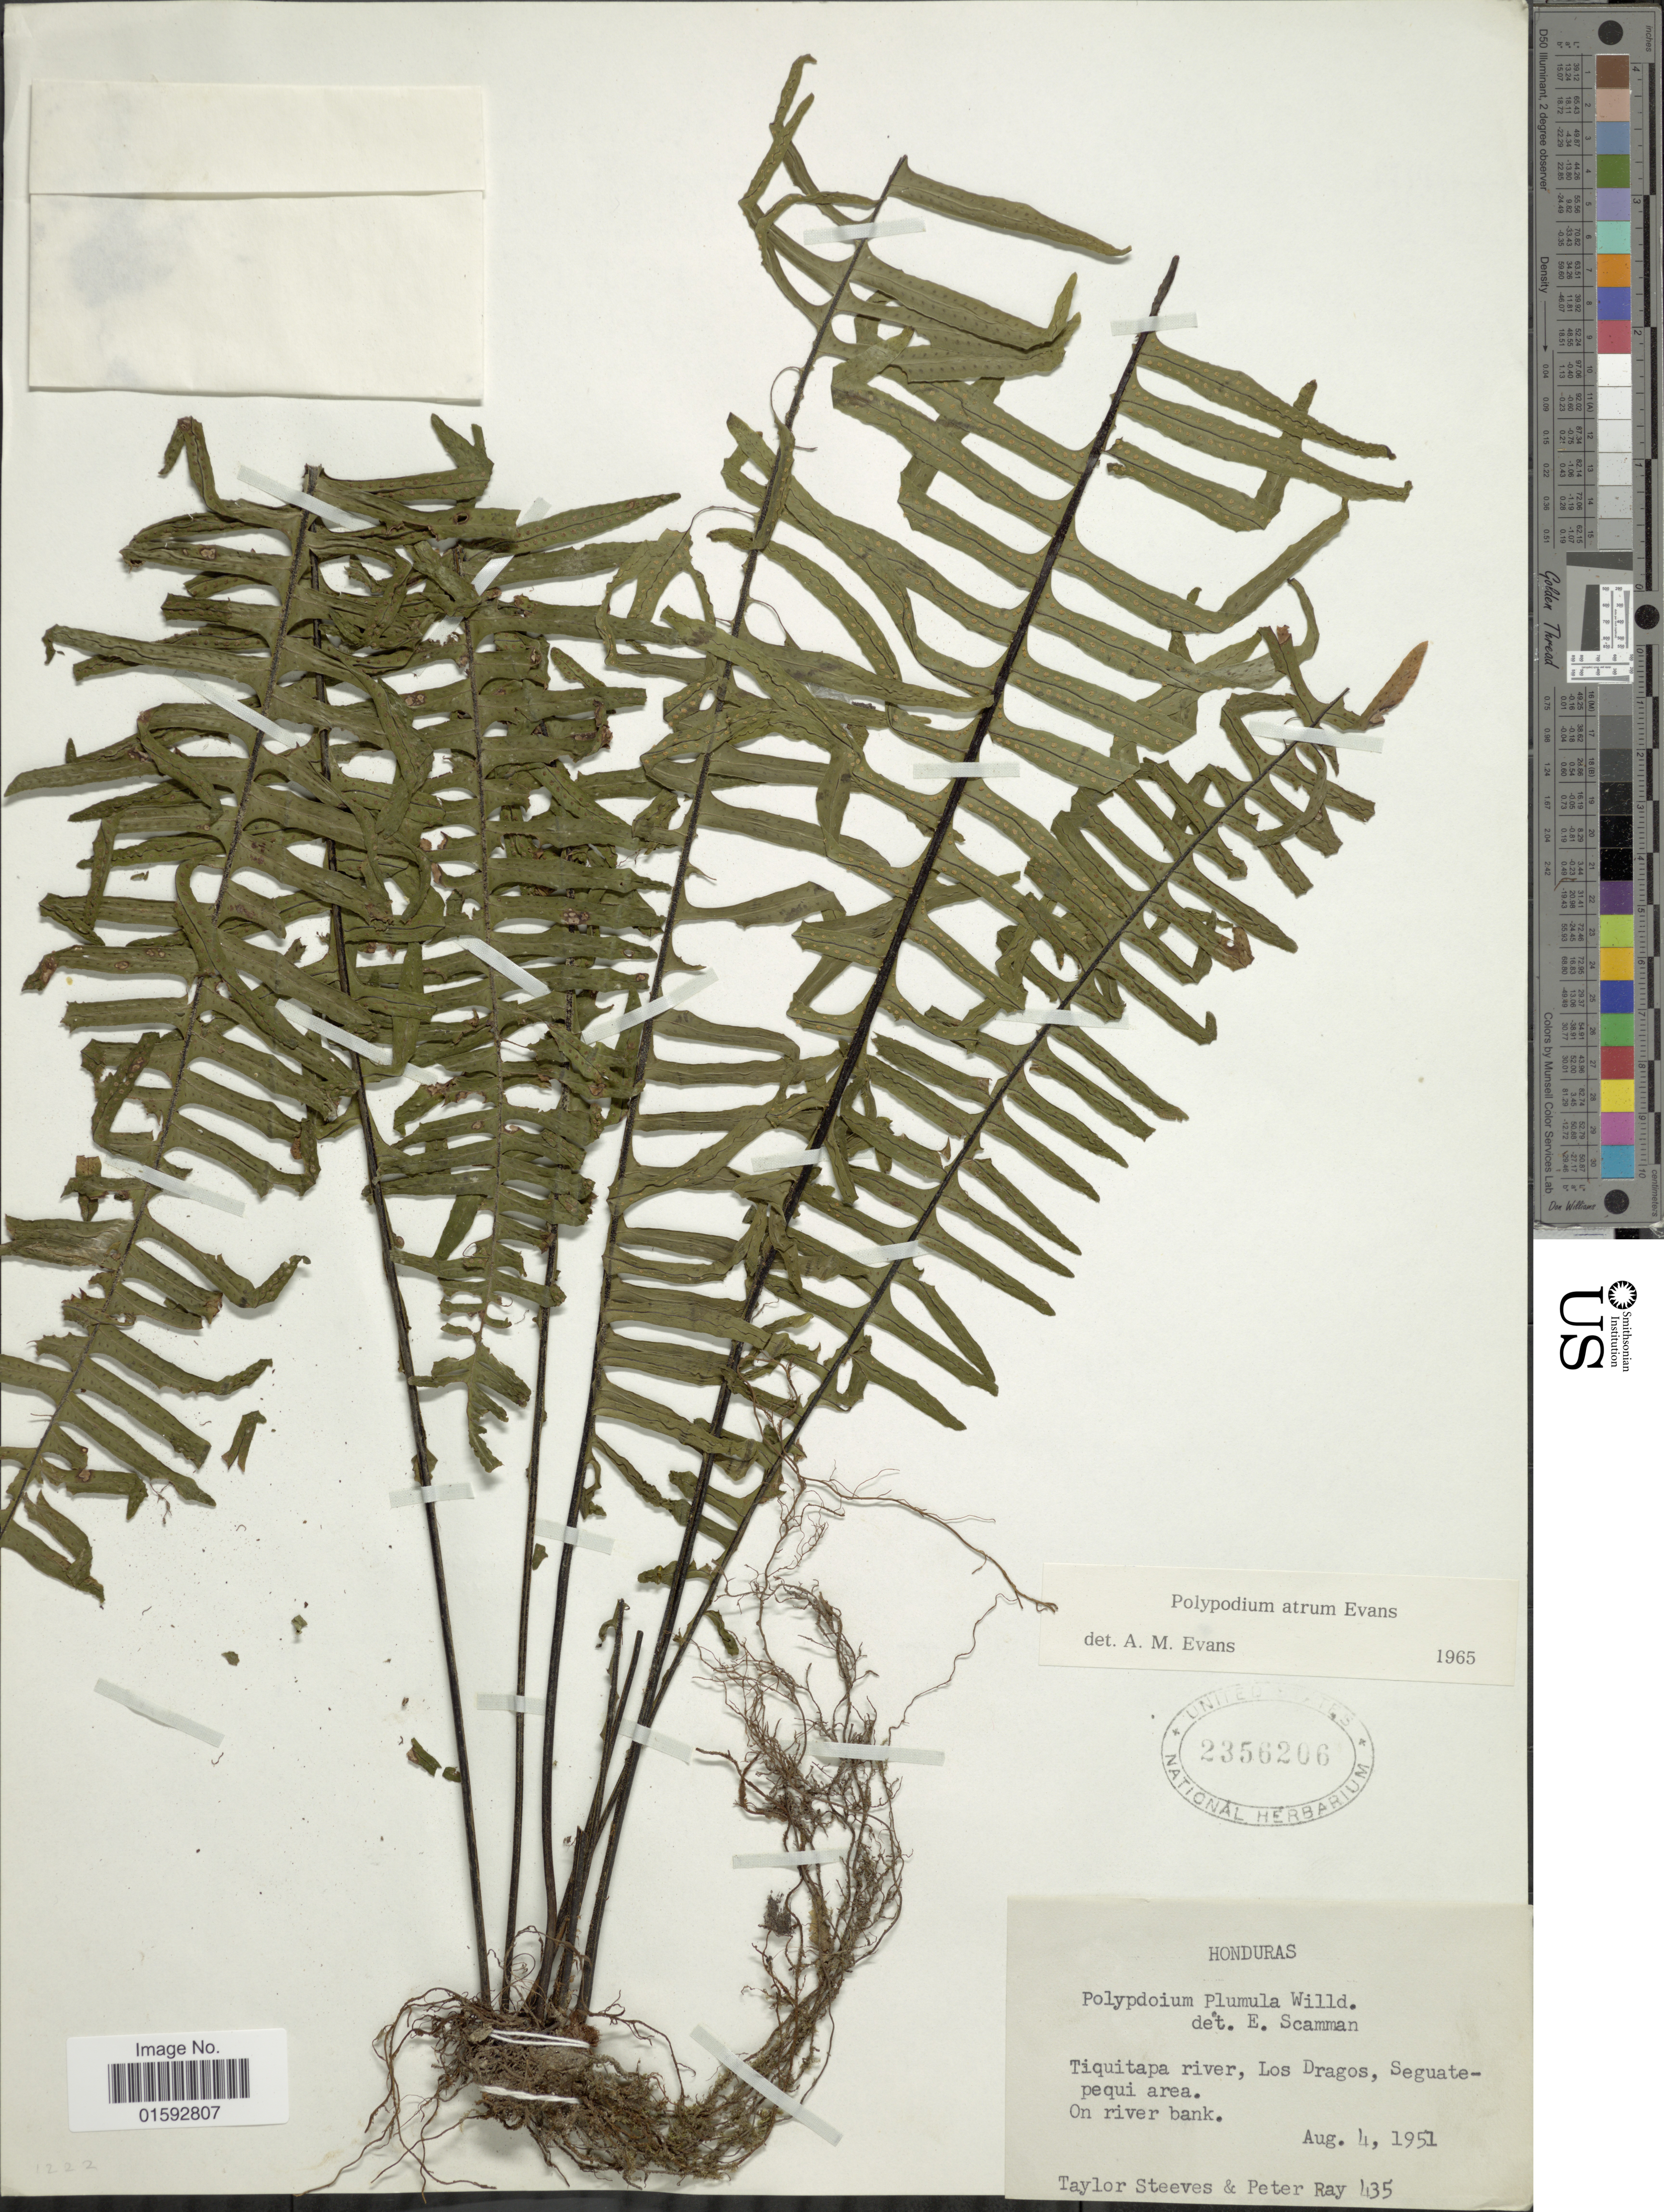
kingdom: Plantae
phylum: Tracheophyta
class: Polypodiopsida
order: Polypodiales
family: Polypodiaceae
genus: Pecluma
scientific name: Pecluma atra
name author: (Rosenst.) M.G. Price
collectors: T. Steeves & P. Ray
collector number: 435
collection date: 1951-08-04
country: Honduras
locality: Tiquitapa river, Los Dragos, Seguatepequi area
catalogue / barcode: US 2356206